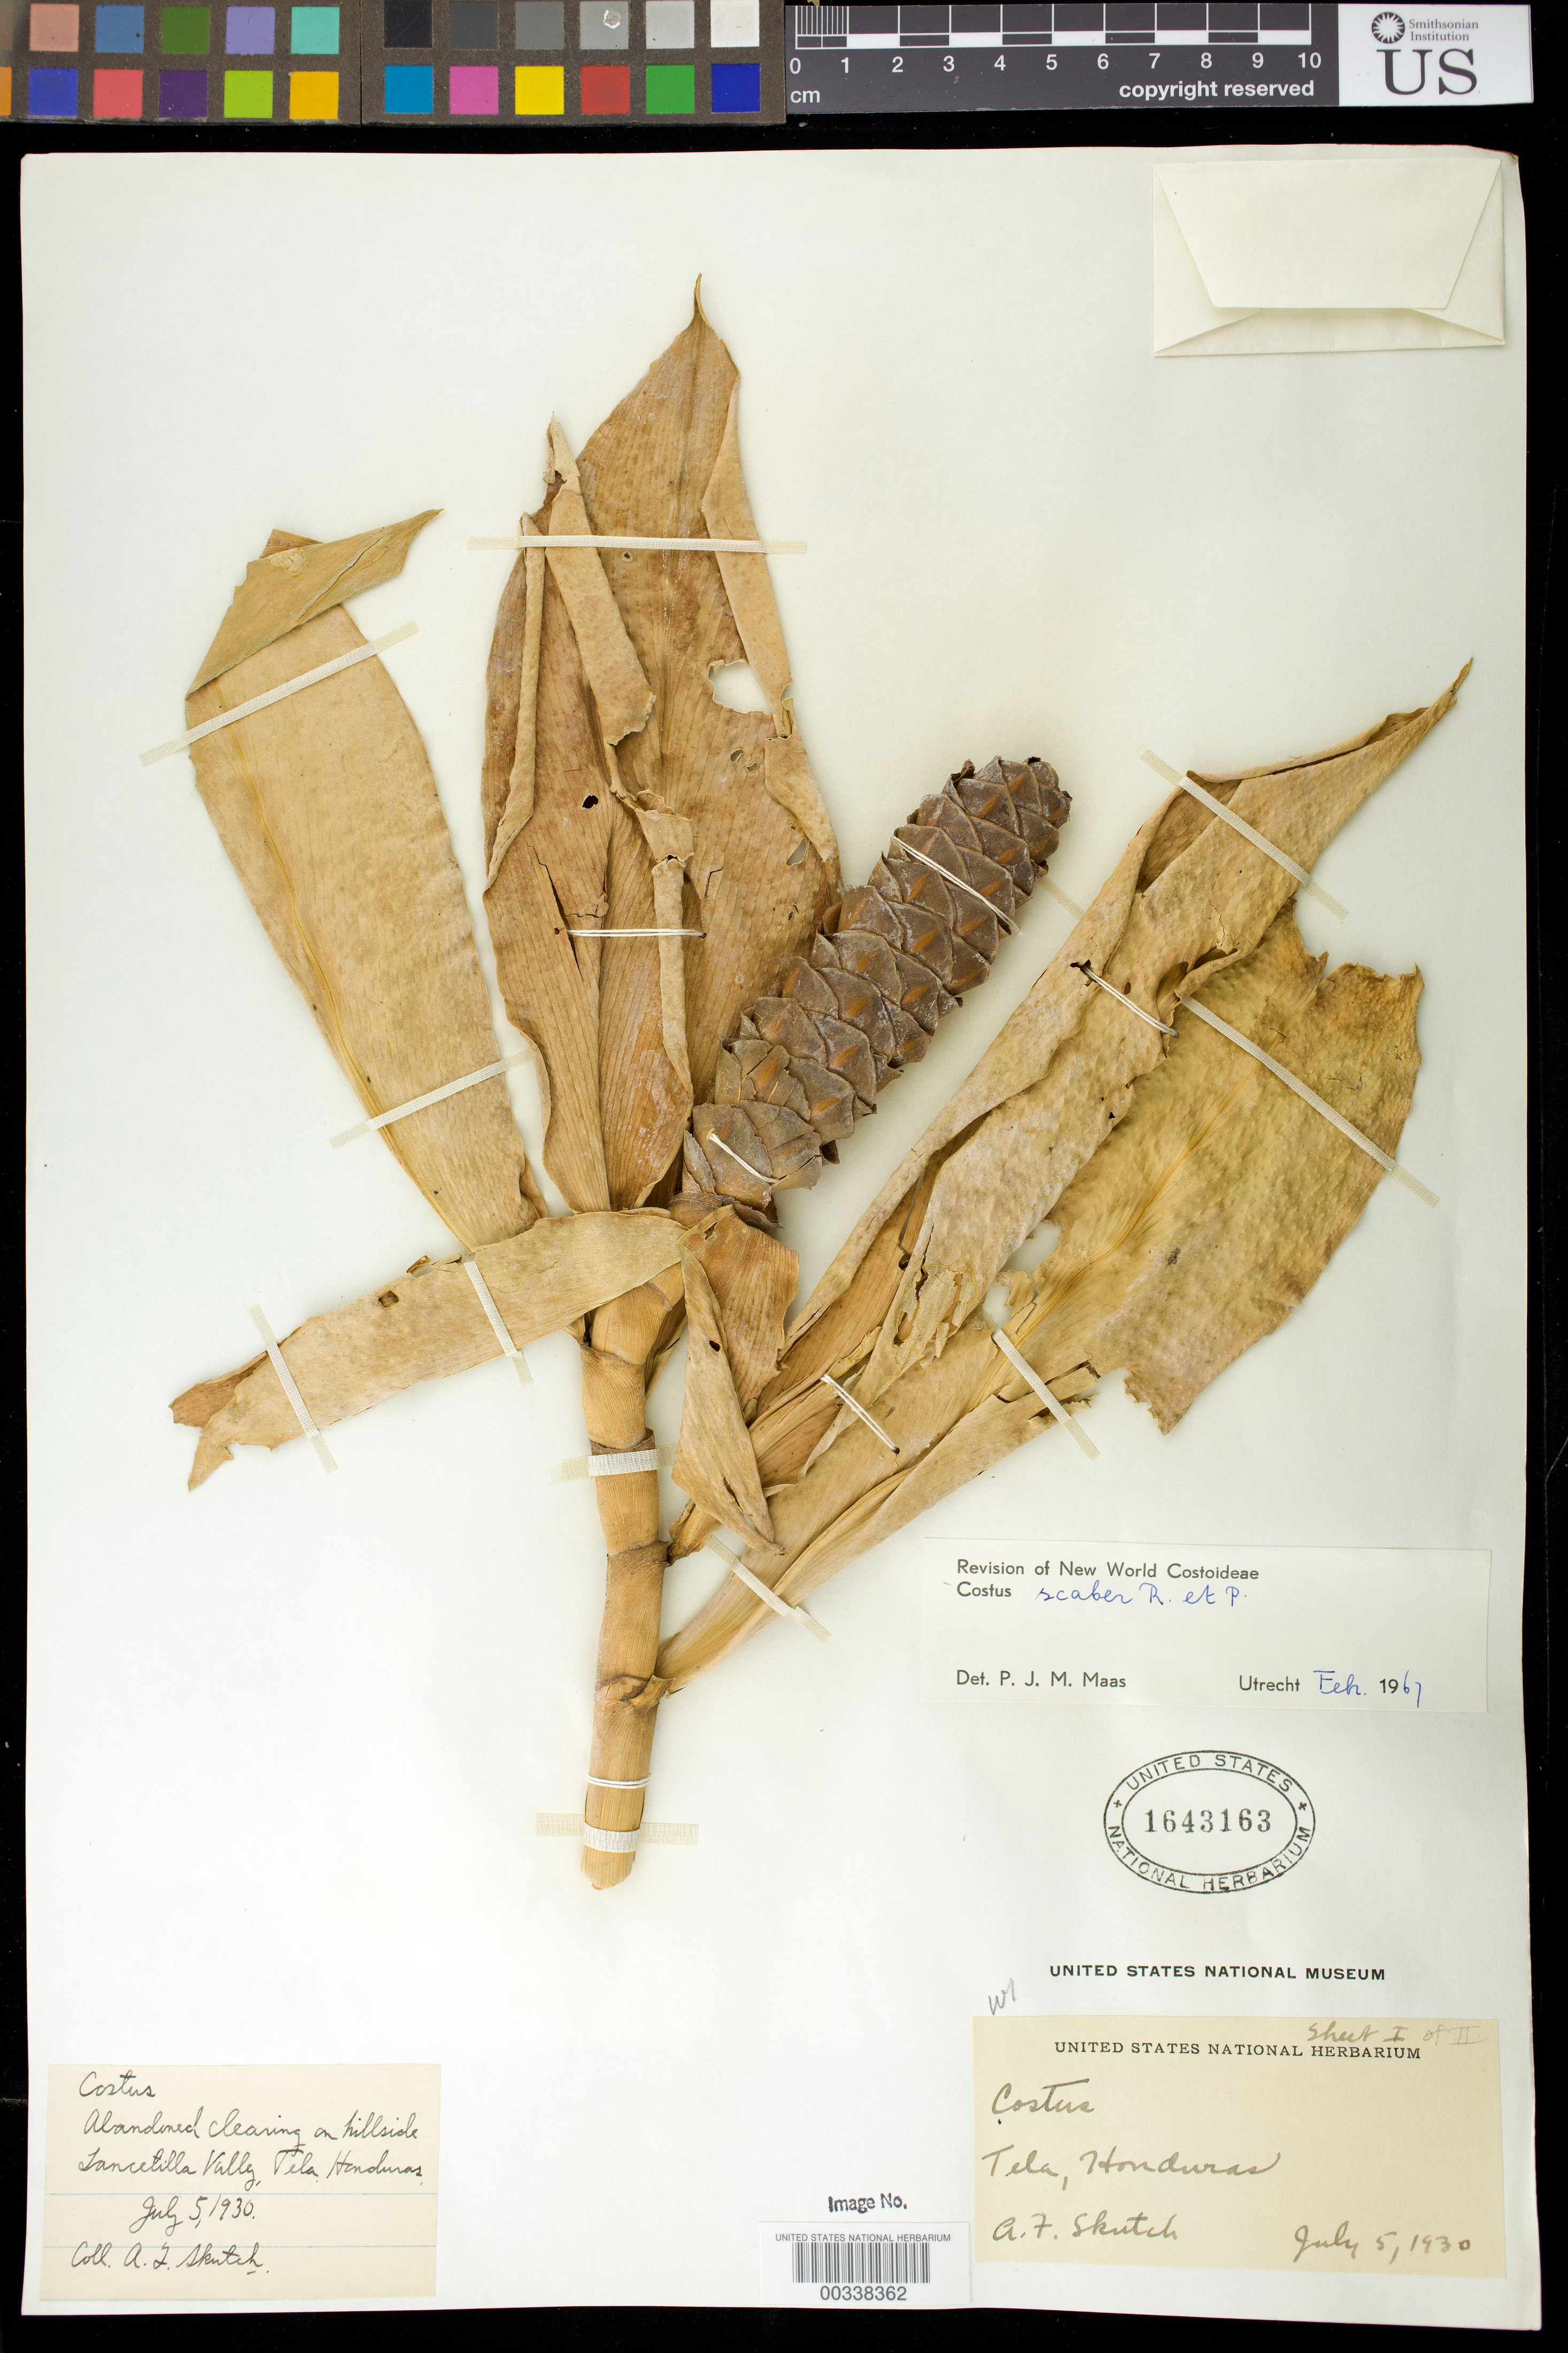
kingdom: Plantae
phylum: Tracheophyta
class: Liliopsida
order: Zingiberales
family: Costaceae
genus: Costus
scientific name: Costus scaber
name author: Ruiz & Pav.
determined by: Maas, Paul J. M.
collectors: A. F. Skutch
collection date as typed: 05 Jul 1930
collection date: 1930-07-05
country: Honduras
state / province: Atlántida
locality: Lancetilla Valley, Tela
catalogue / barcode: US 1643163